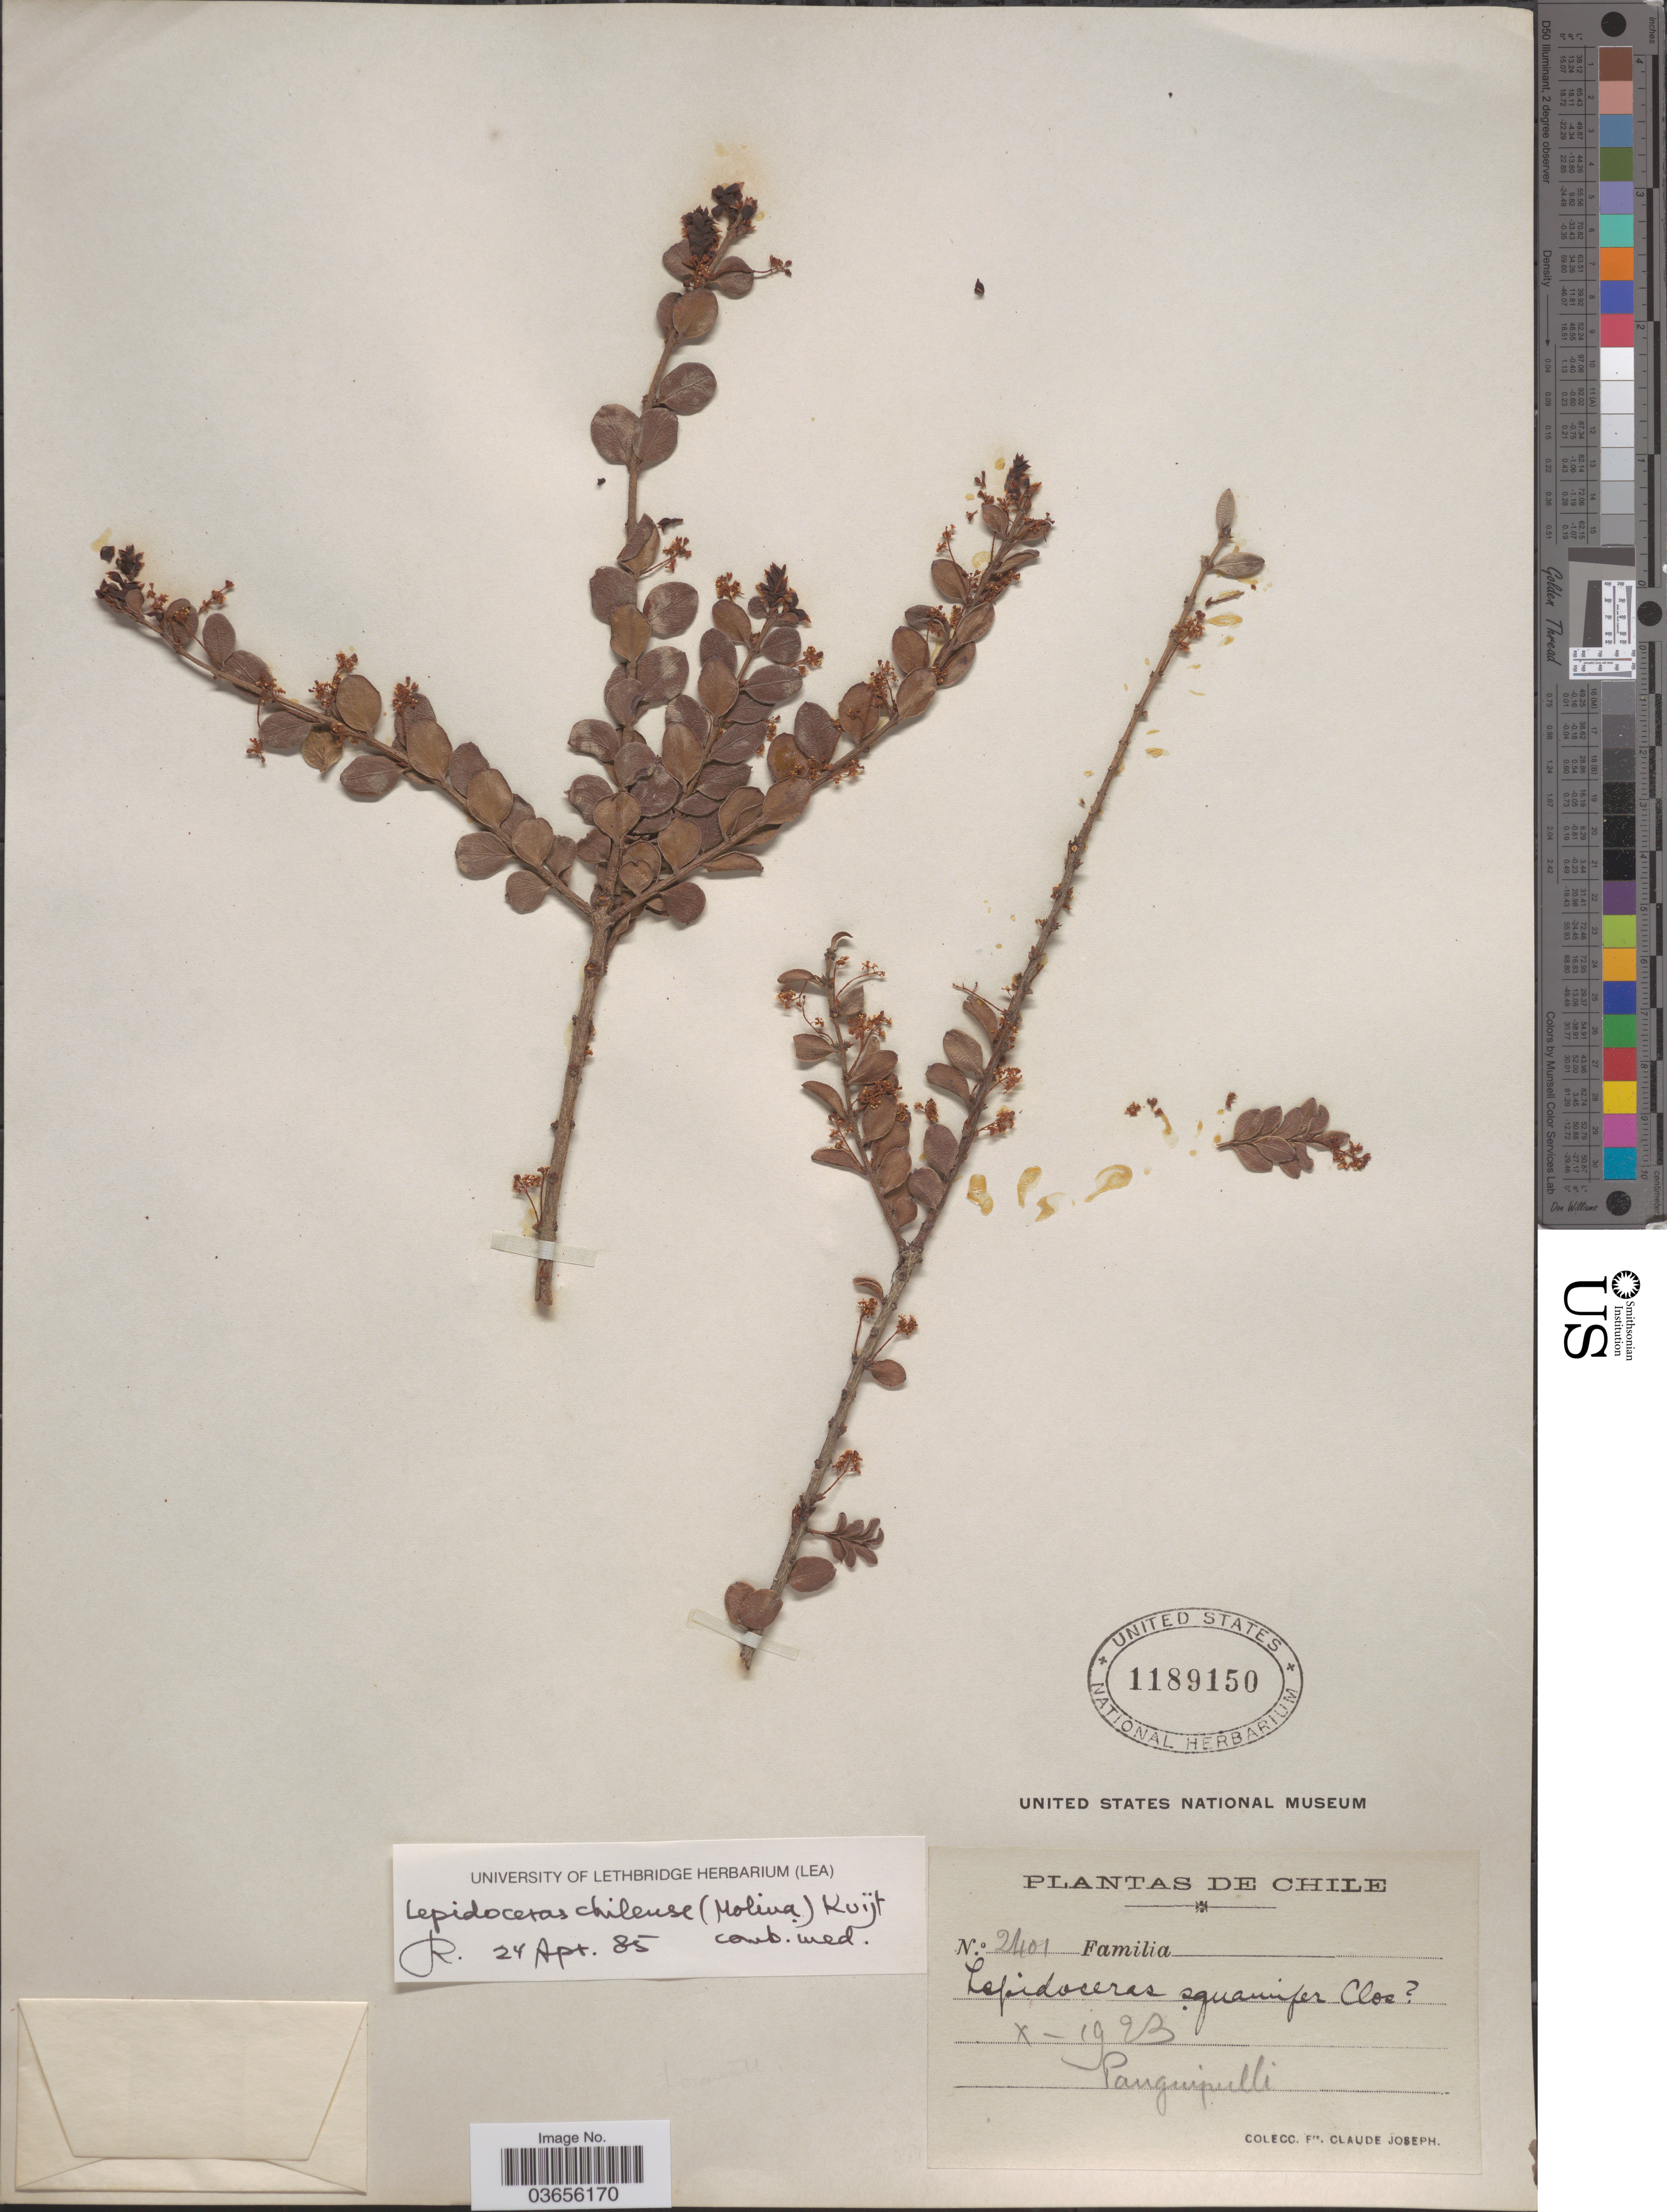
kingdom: Plantae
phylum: Tracheophyta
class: Magnoliopsida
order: Santalales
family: Santalaceae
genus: Lepidoceras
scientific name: Lepidoceras chilense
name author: (Molina) Kuijt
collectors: Bro. Claude-Joseph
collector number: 2401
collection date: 1923-10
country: Chile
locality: Panguipulli.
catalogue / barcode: US 1189150